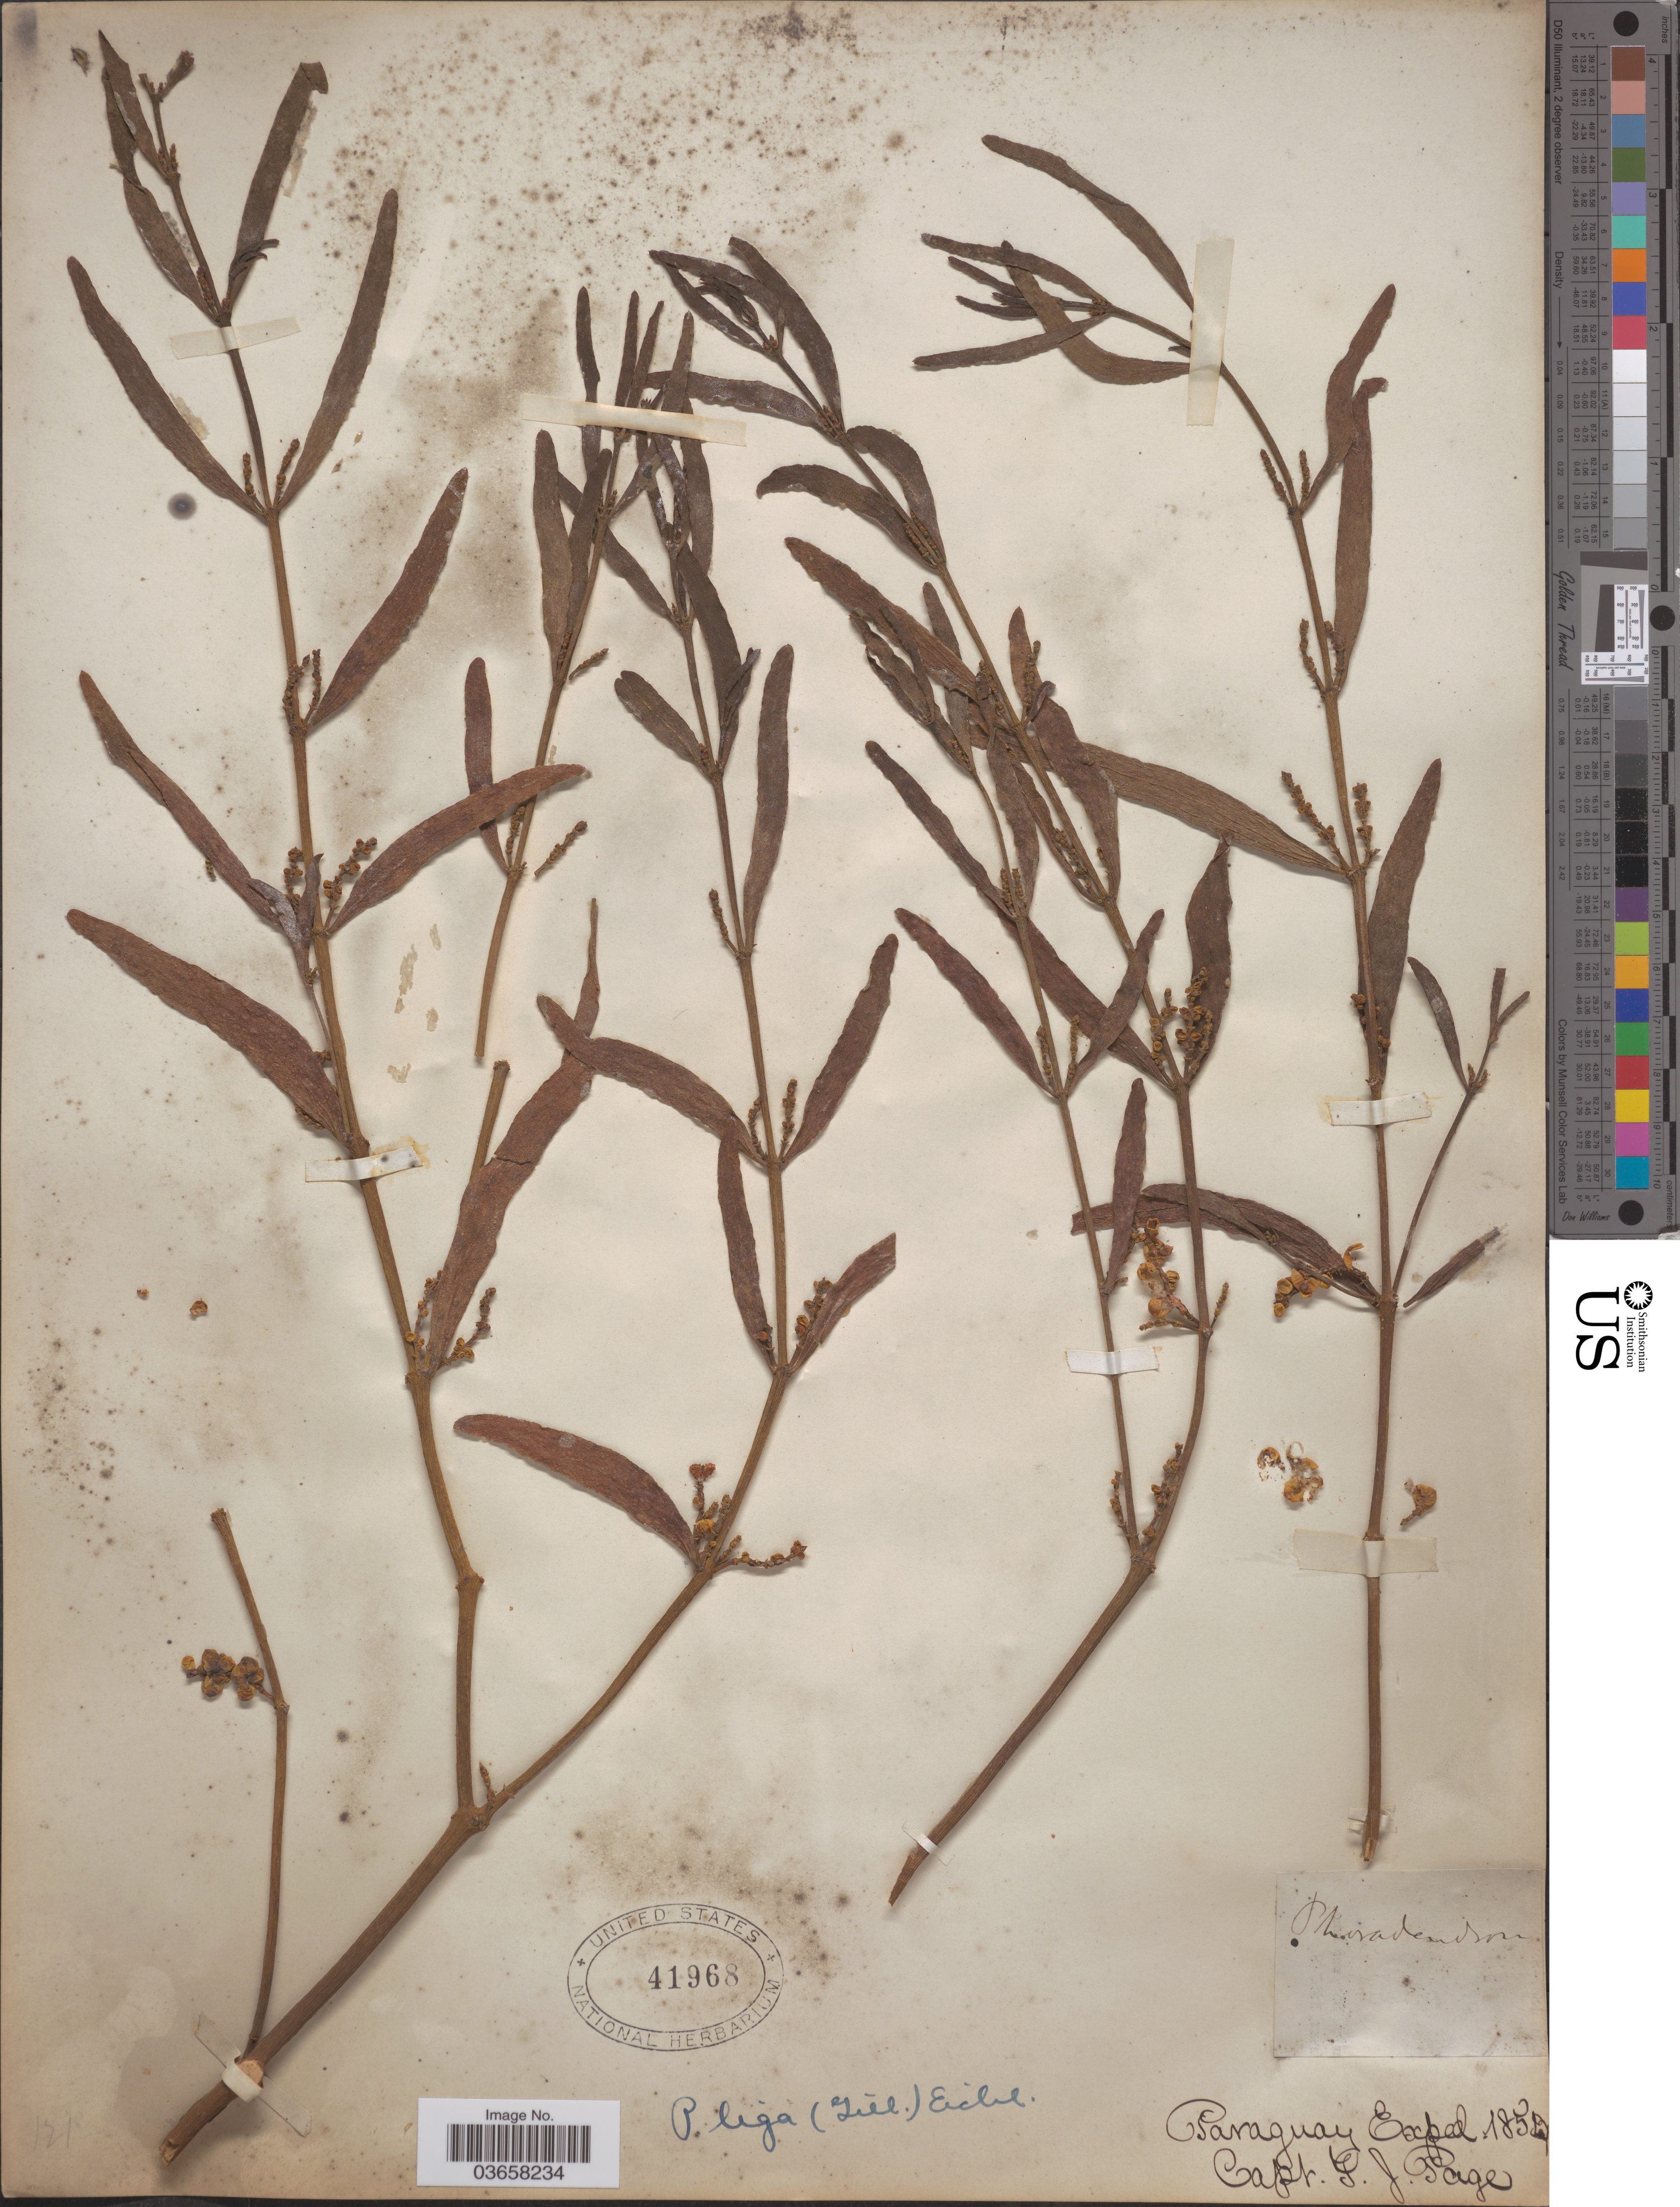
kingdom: Plantae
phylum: Tracheophyta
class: Magnoliopsida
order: Santalales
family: Viscaceae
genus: Phoradendron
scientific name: Phoradendron liga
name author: (Gillies ex Hook. & Arn.) Eichler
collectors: T. J. Page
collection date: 1853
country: Paraguay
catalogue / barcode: US 41968